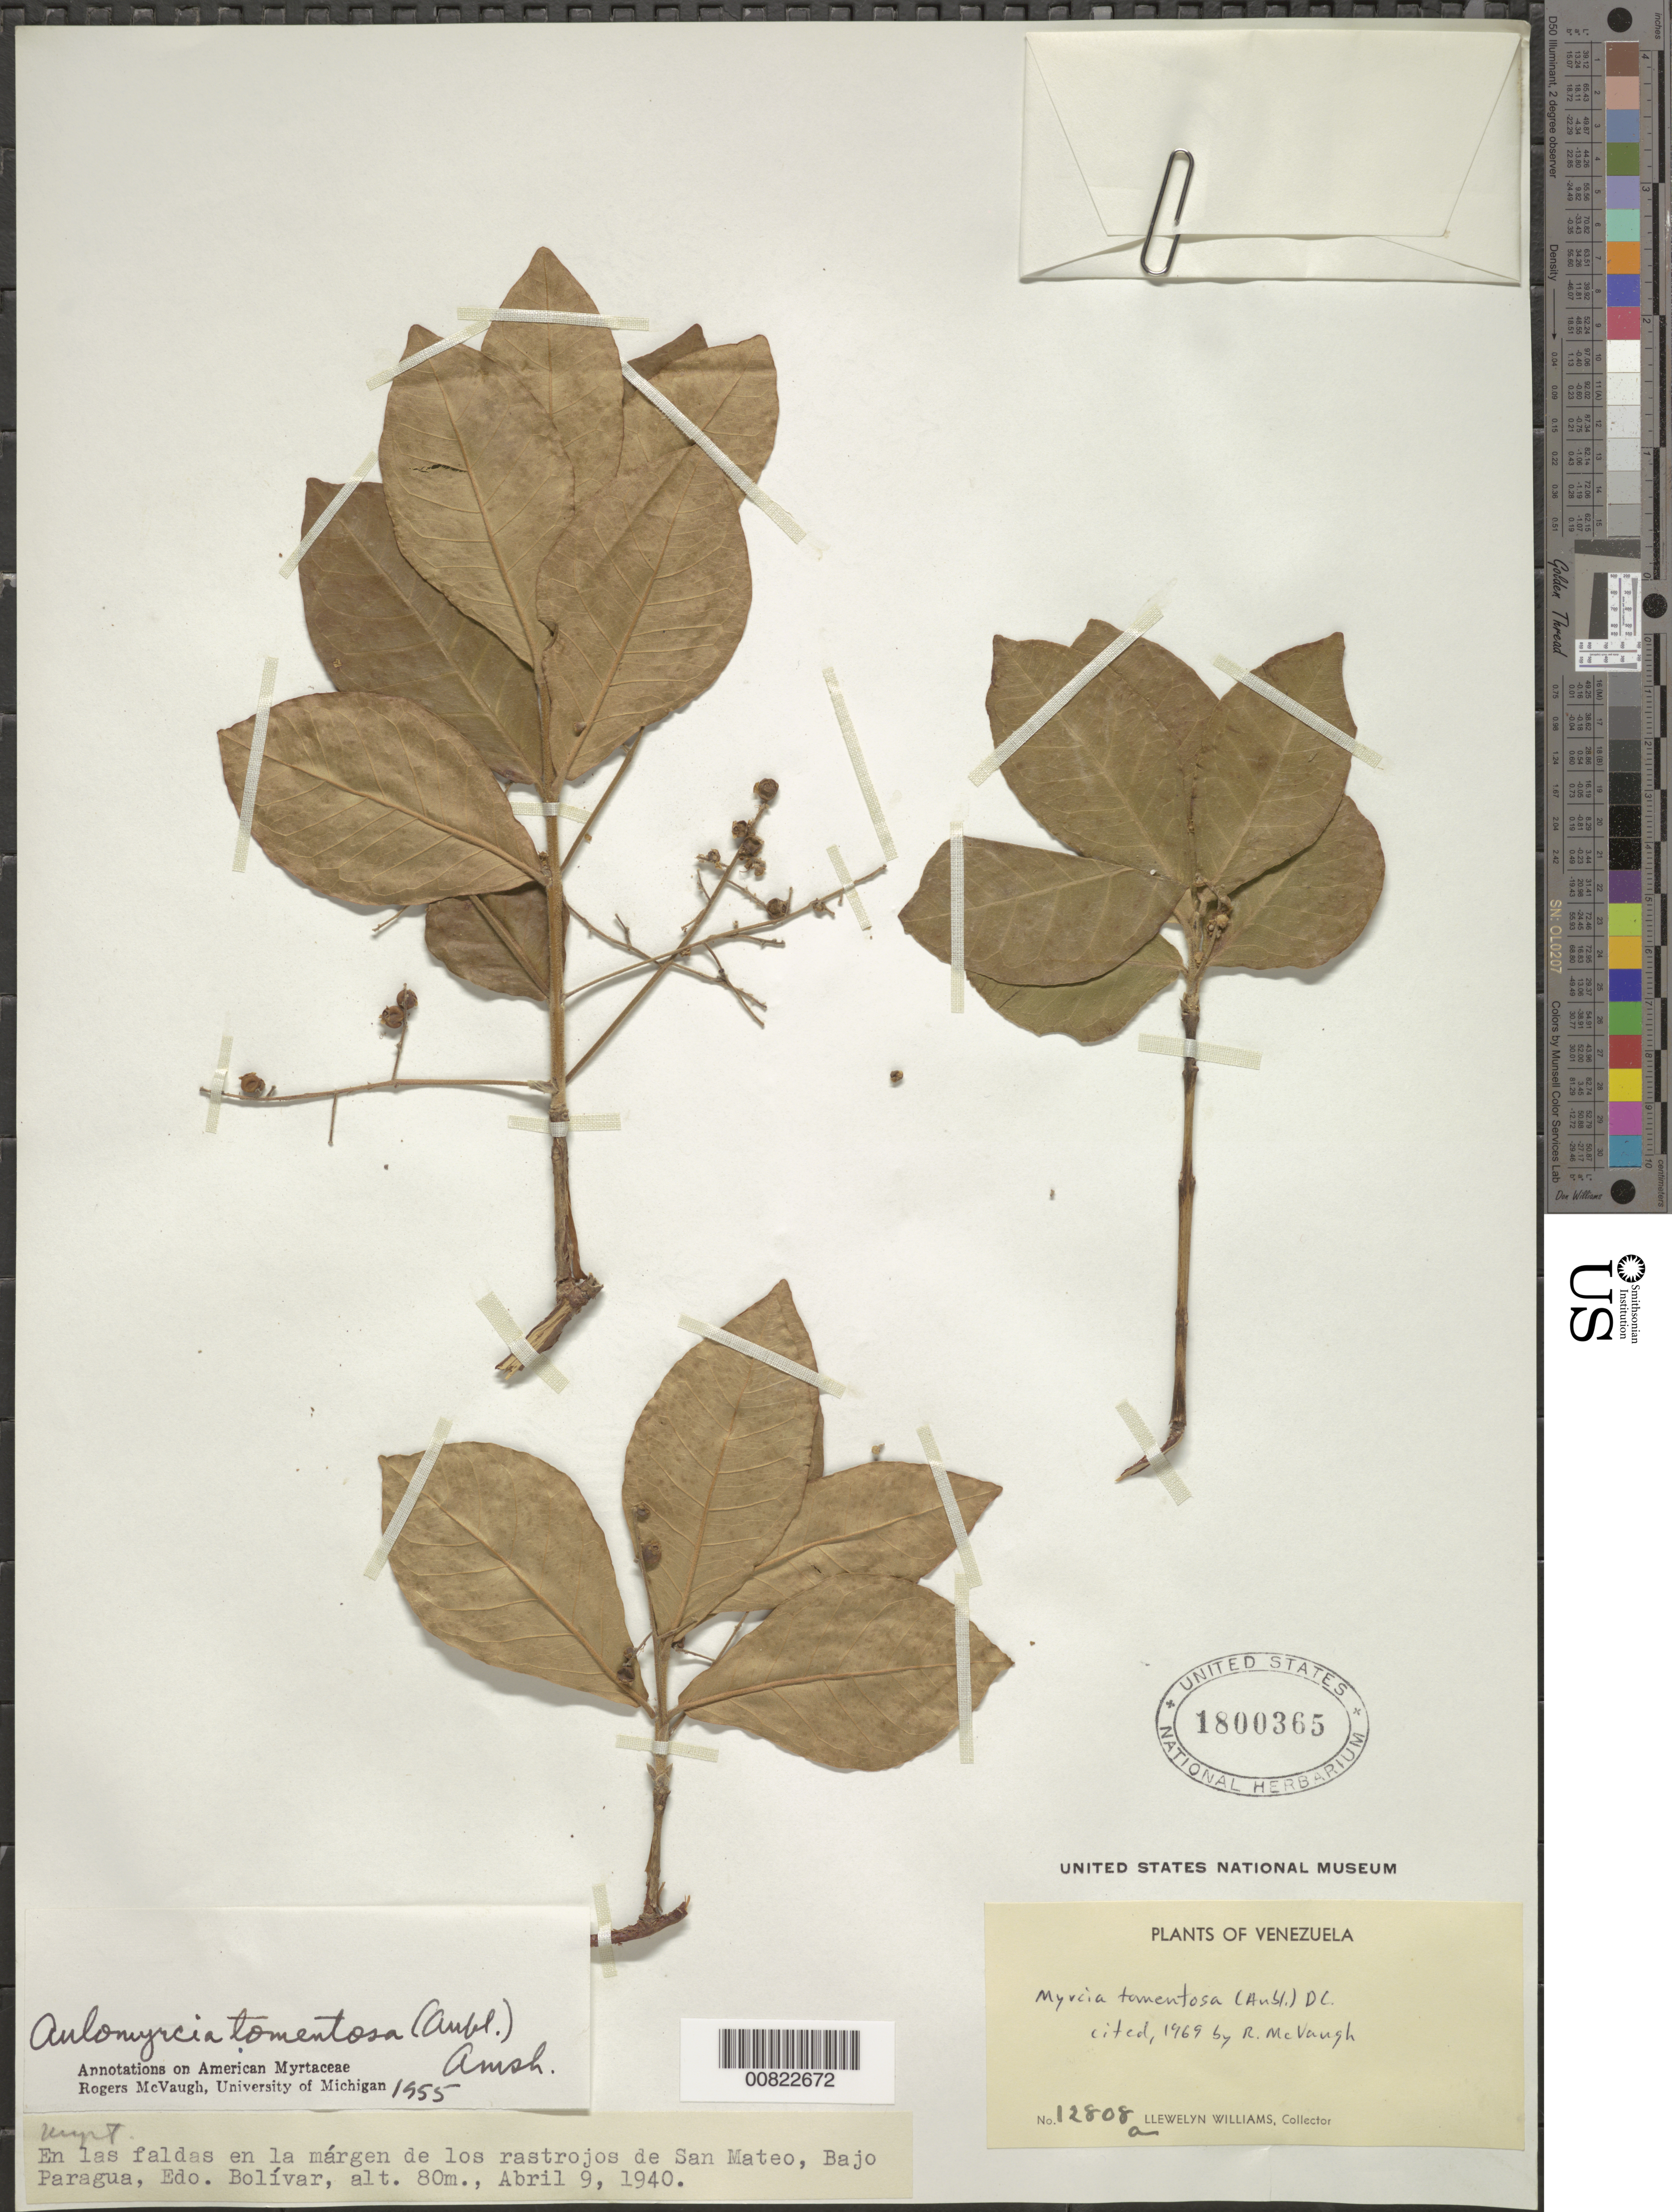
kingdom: Plantae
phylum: Tracheophyta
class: Magnoliopsida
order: Myrtales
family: Myrtaceae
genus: Myrcia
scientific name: Myrcia tomentosa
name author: (Aubl.) DC.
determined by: McVaugh, R.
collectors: Ll. Williams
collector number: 12808 a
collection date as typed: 9-Apr-40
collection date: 1940-04-09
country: Venezuela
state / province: Bolívar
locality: San Mateo, Bajo Paragua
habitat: Las faldas en márgen de los rastrojos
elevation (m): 80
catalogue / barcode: US 1800365